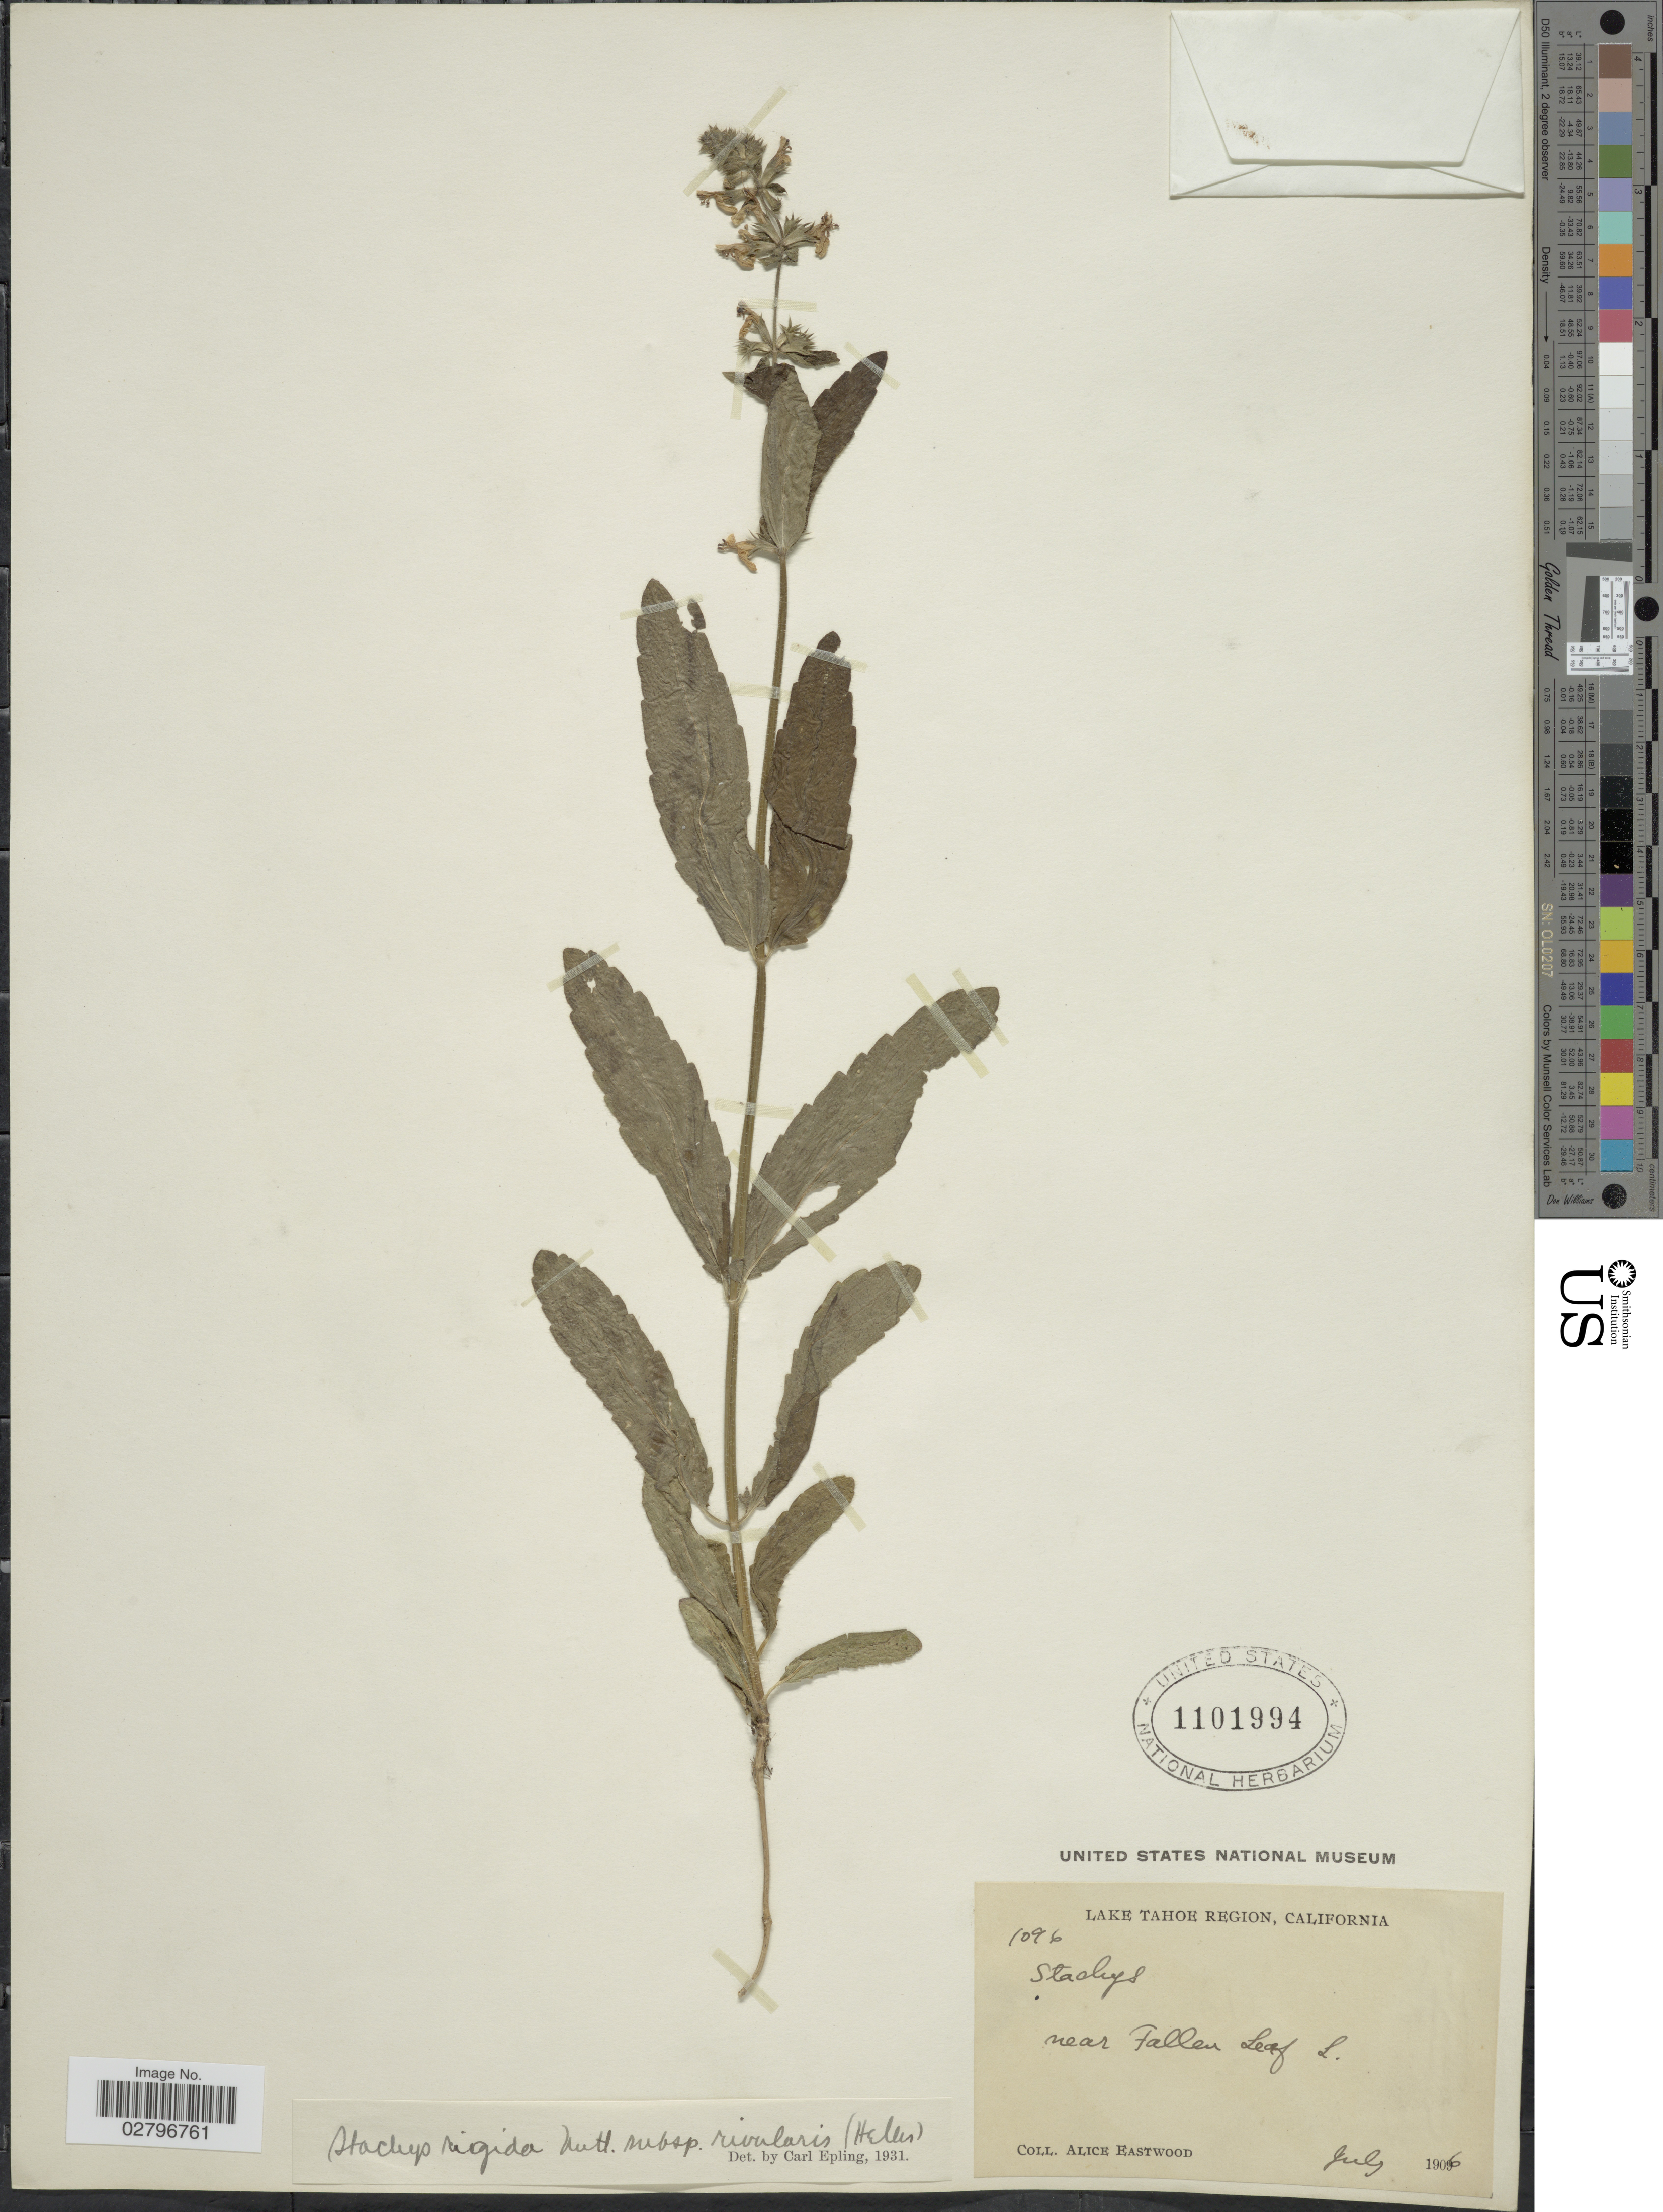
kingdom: Plantae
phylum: Tracheophyta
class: Magnoliopsida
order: Lamiales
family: Lamiaceae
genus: Stachys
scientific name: Stachys rigida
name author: Nutt. ex Benth.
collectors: A. Eastwood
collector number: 1096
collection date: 1906-07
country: United States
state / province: California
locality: Lake Tahoe Region, near Fallen Leaf L.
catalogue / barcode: US 1101994